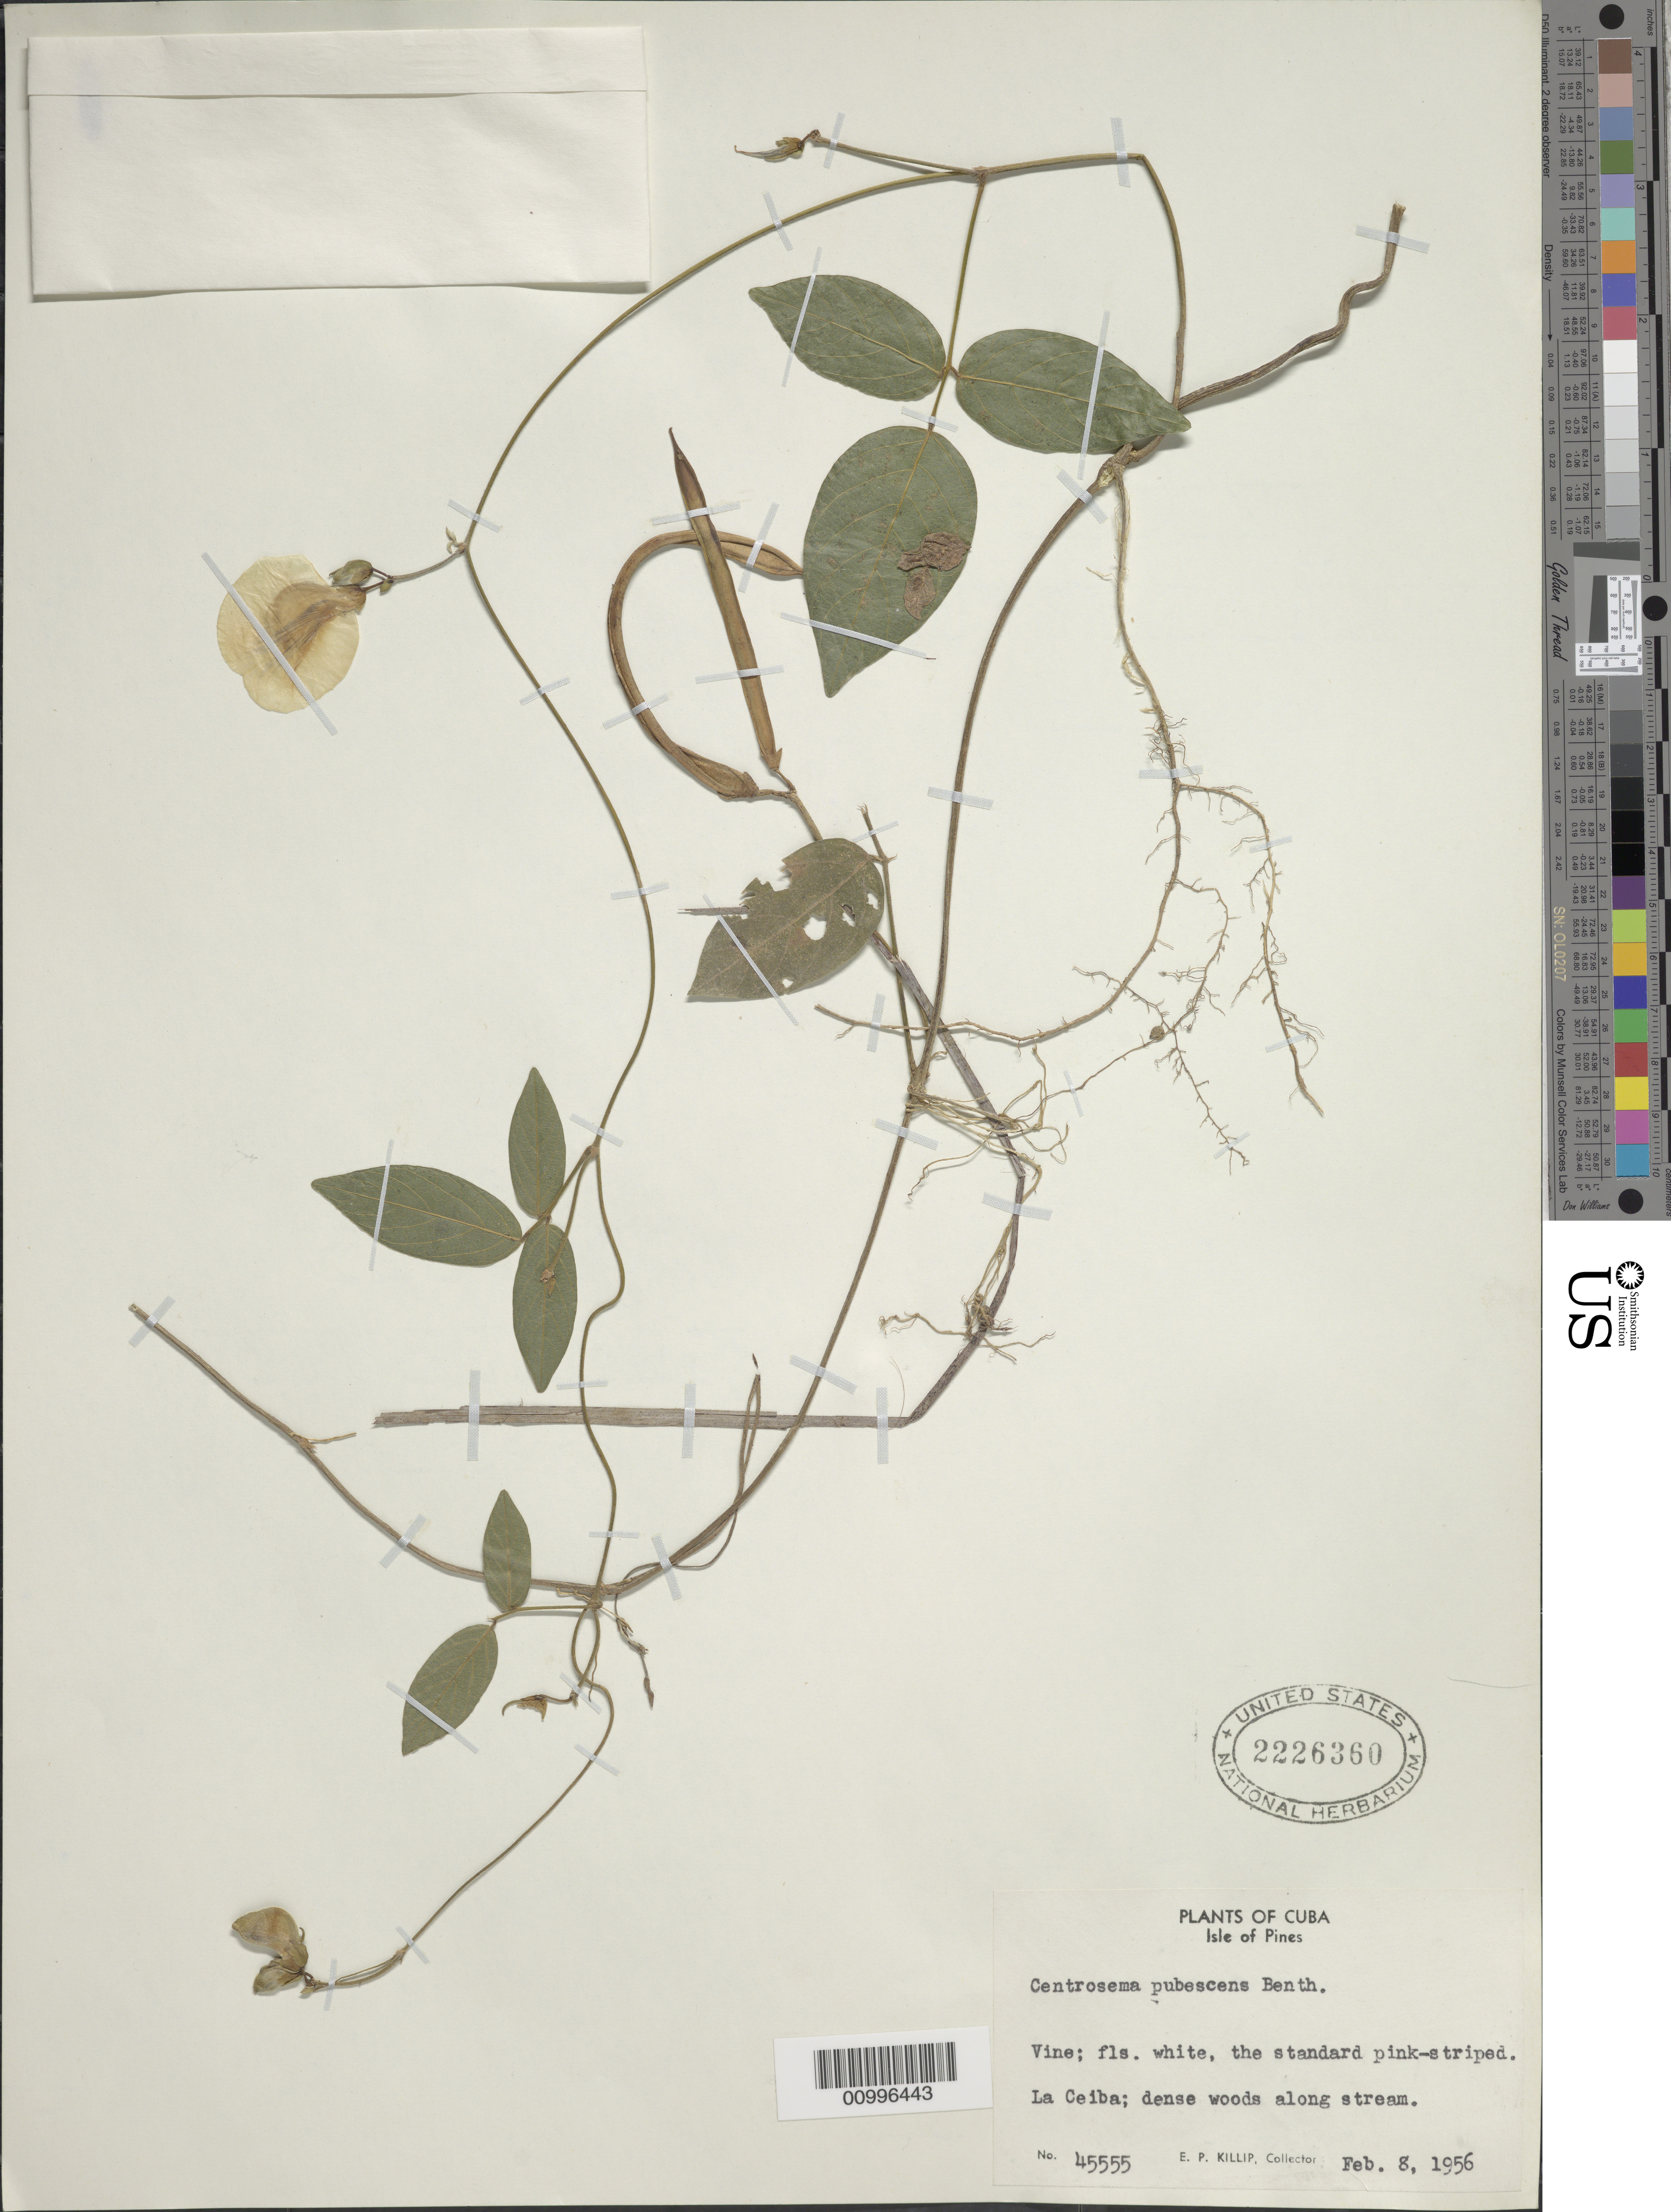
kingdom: Plantae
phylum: Tracheophyta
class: Magnoliopsida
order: Fabales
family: Fabaceae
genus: Centrosema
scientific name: Centrosema pubescens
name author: Benth.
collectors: E. P. Killip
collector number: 45555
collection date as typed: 08 Feb 1956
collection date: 1956-02-08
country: Cuba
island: Isla de la Juventud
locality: Isle of Pines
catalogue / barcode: US 2226360